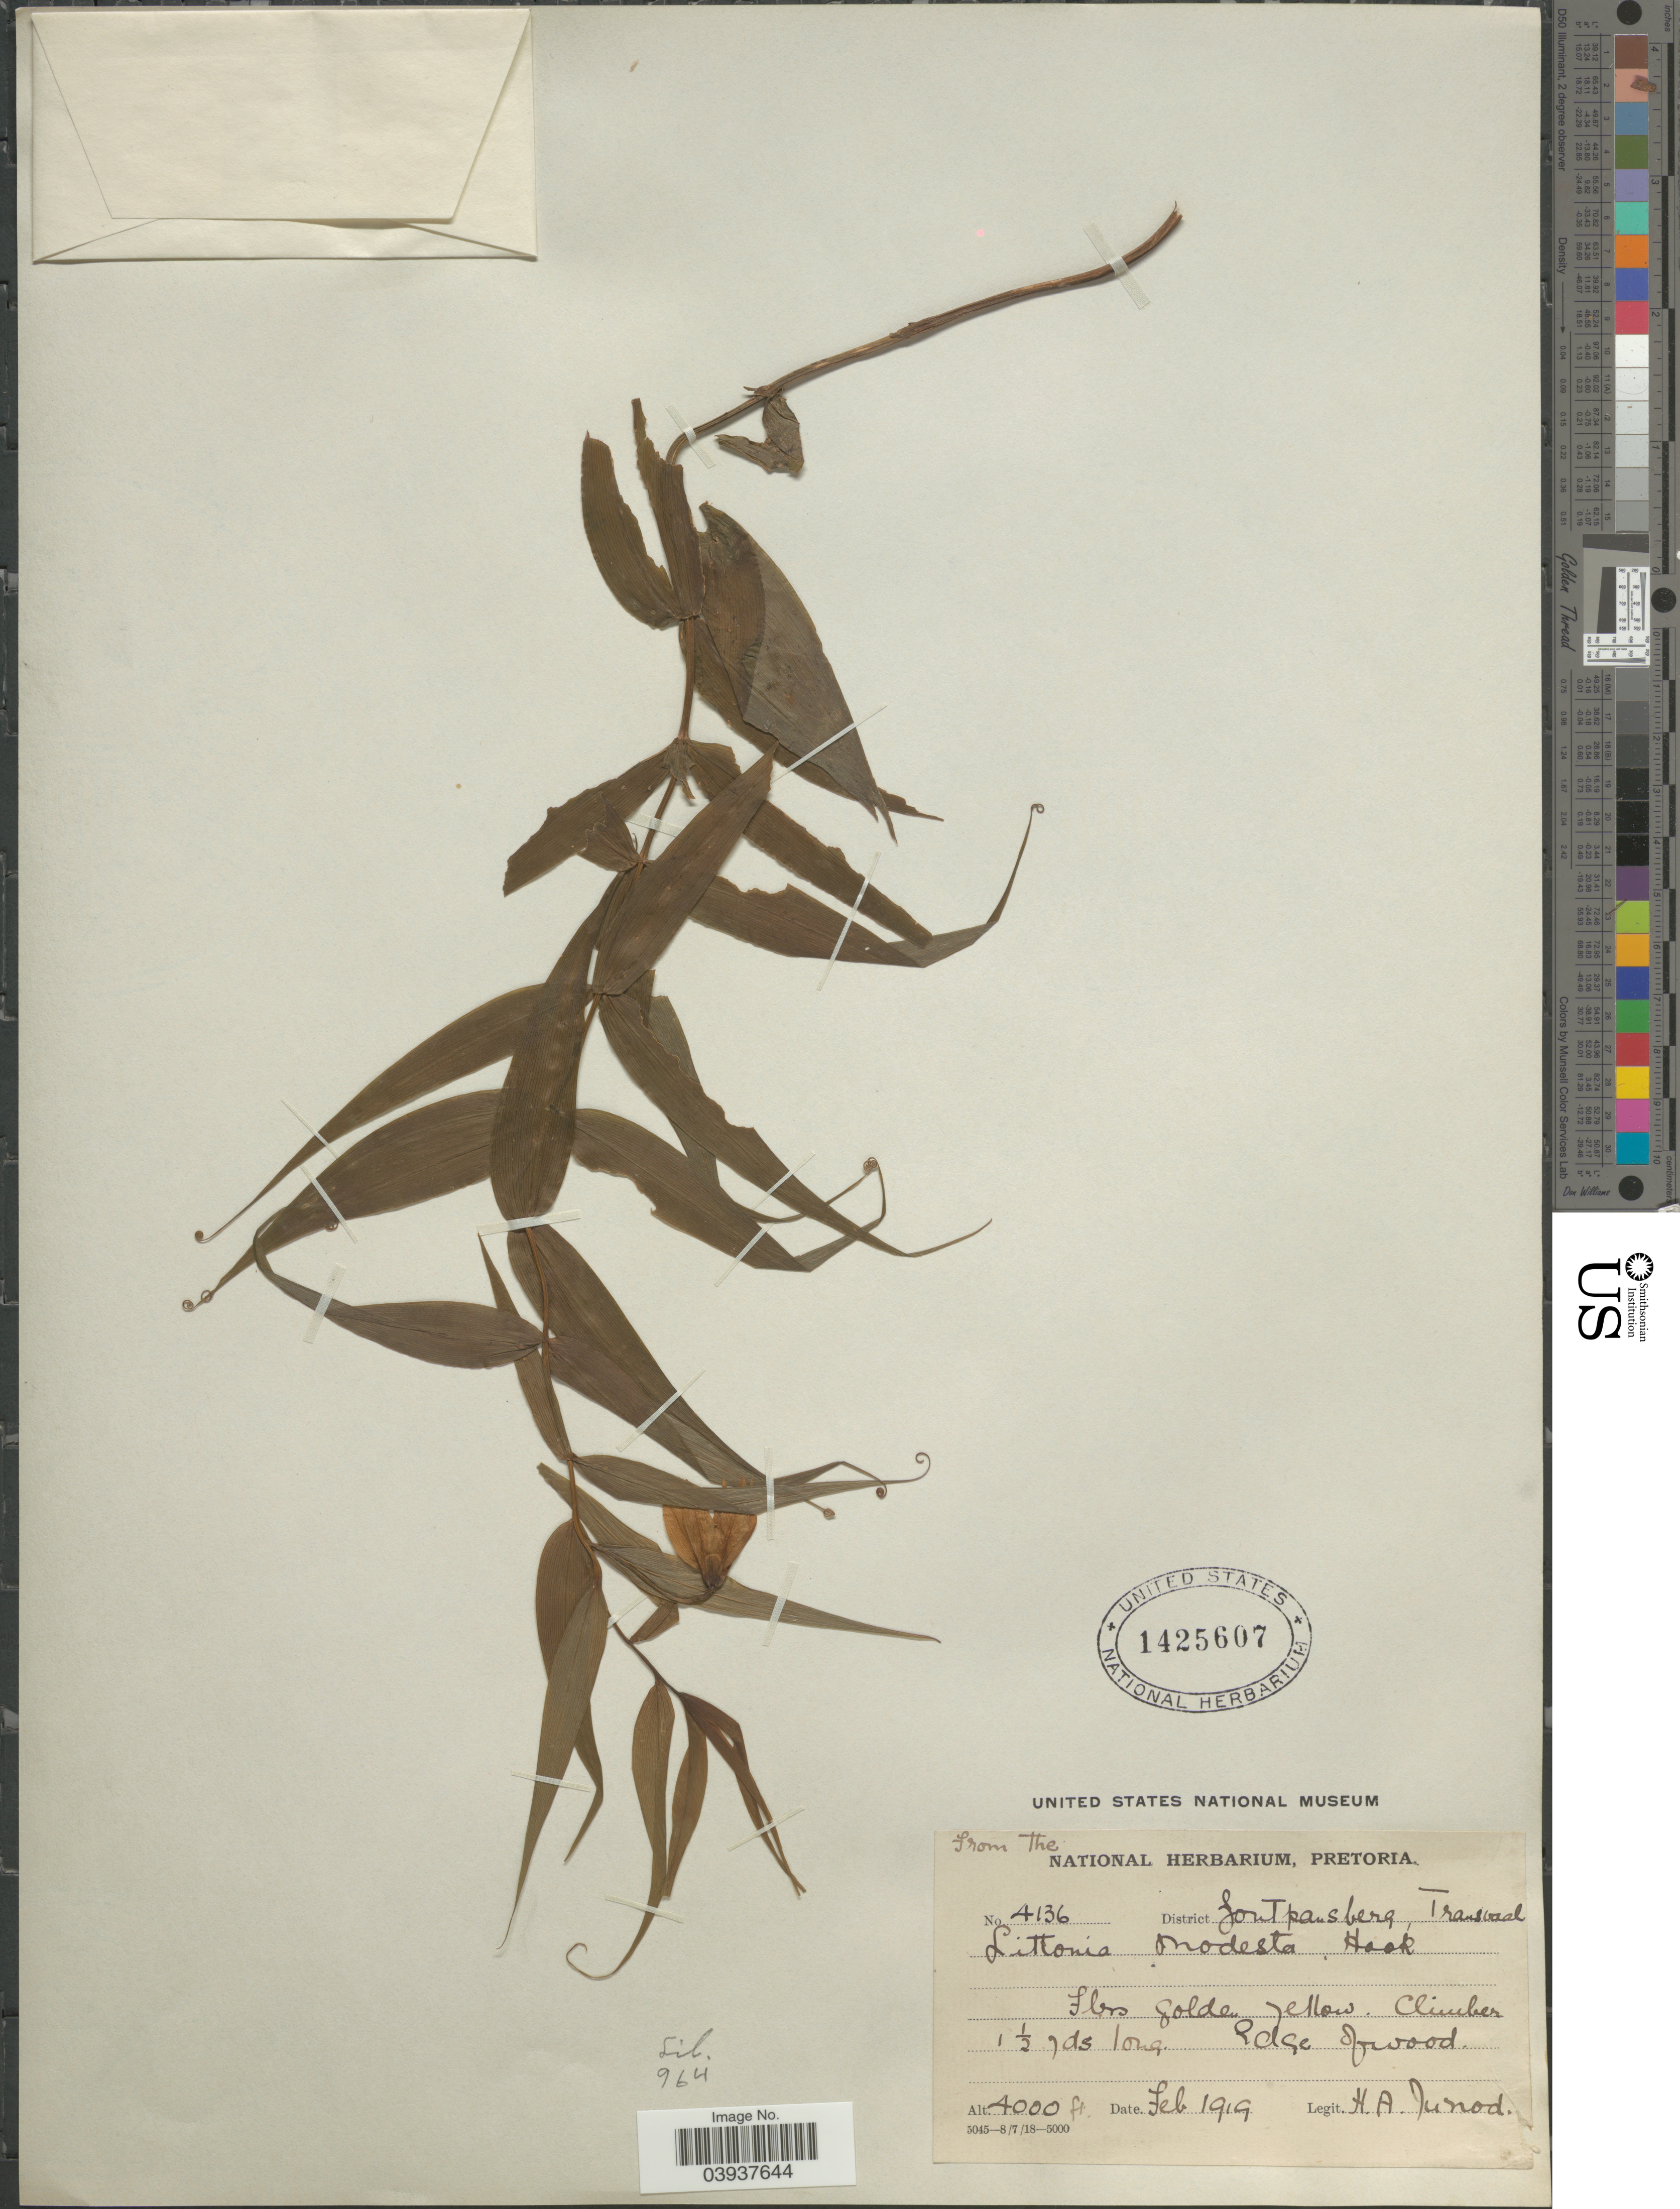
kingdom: Plantae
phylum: Tracheophyta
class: Liliopsida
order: Liliales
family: Colchicaceae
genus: Gloriosa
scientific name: Gloriosa modesta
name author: (Hook.) J.C. Manning & Vinn.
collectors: H. Junod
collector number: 4136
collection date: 1919-02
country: South Africa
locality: District Zoutpansberg, Transvaal.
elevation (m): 1219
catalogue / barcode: US 1425607